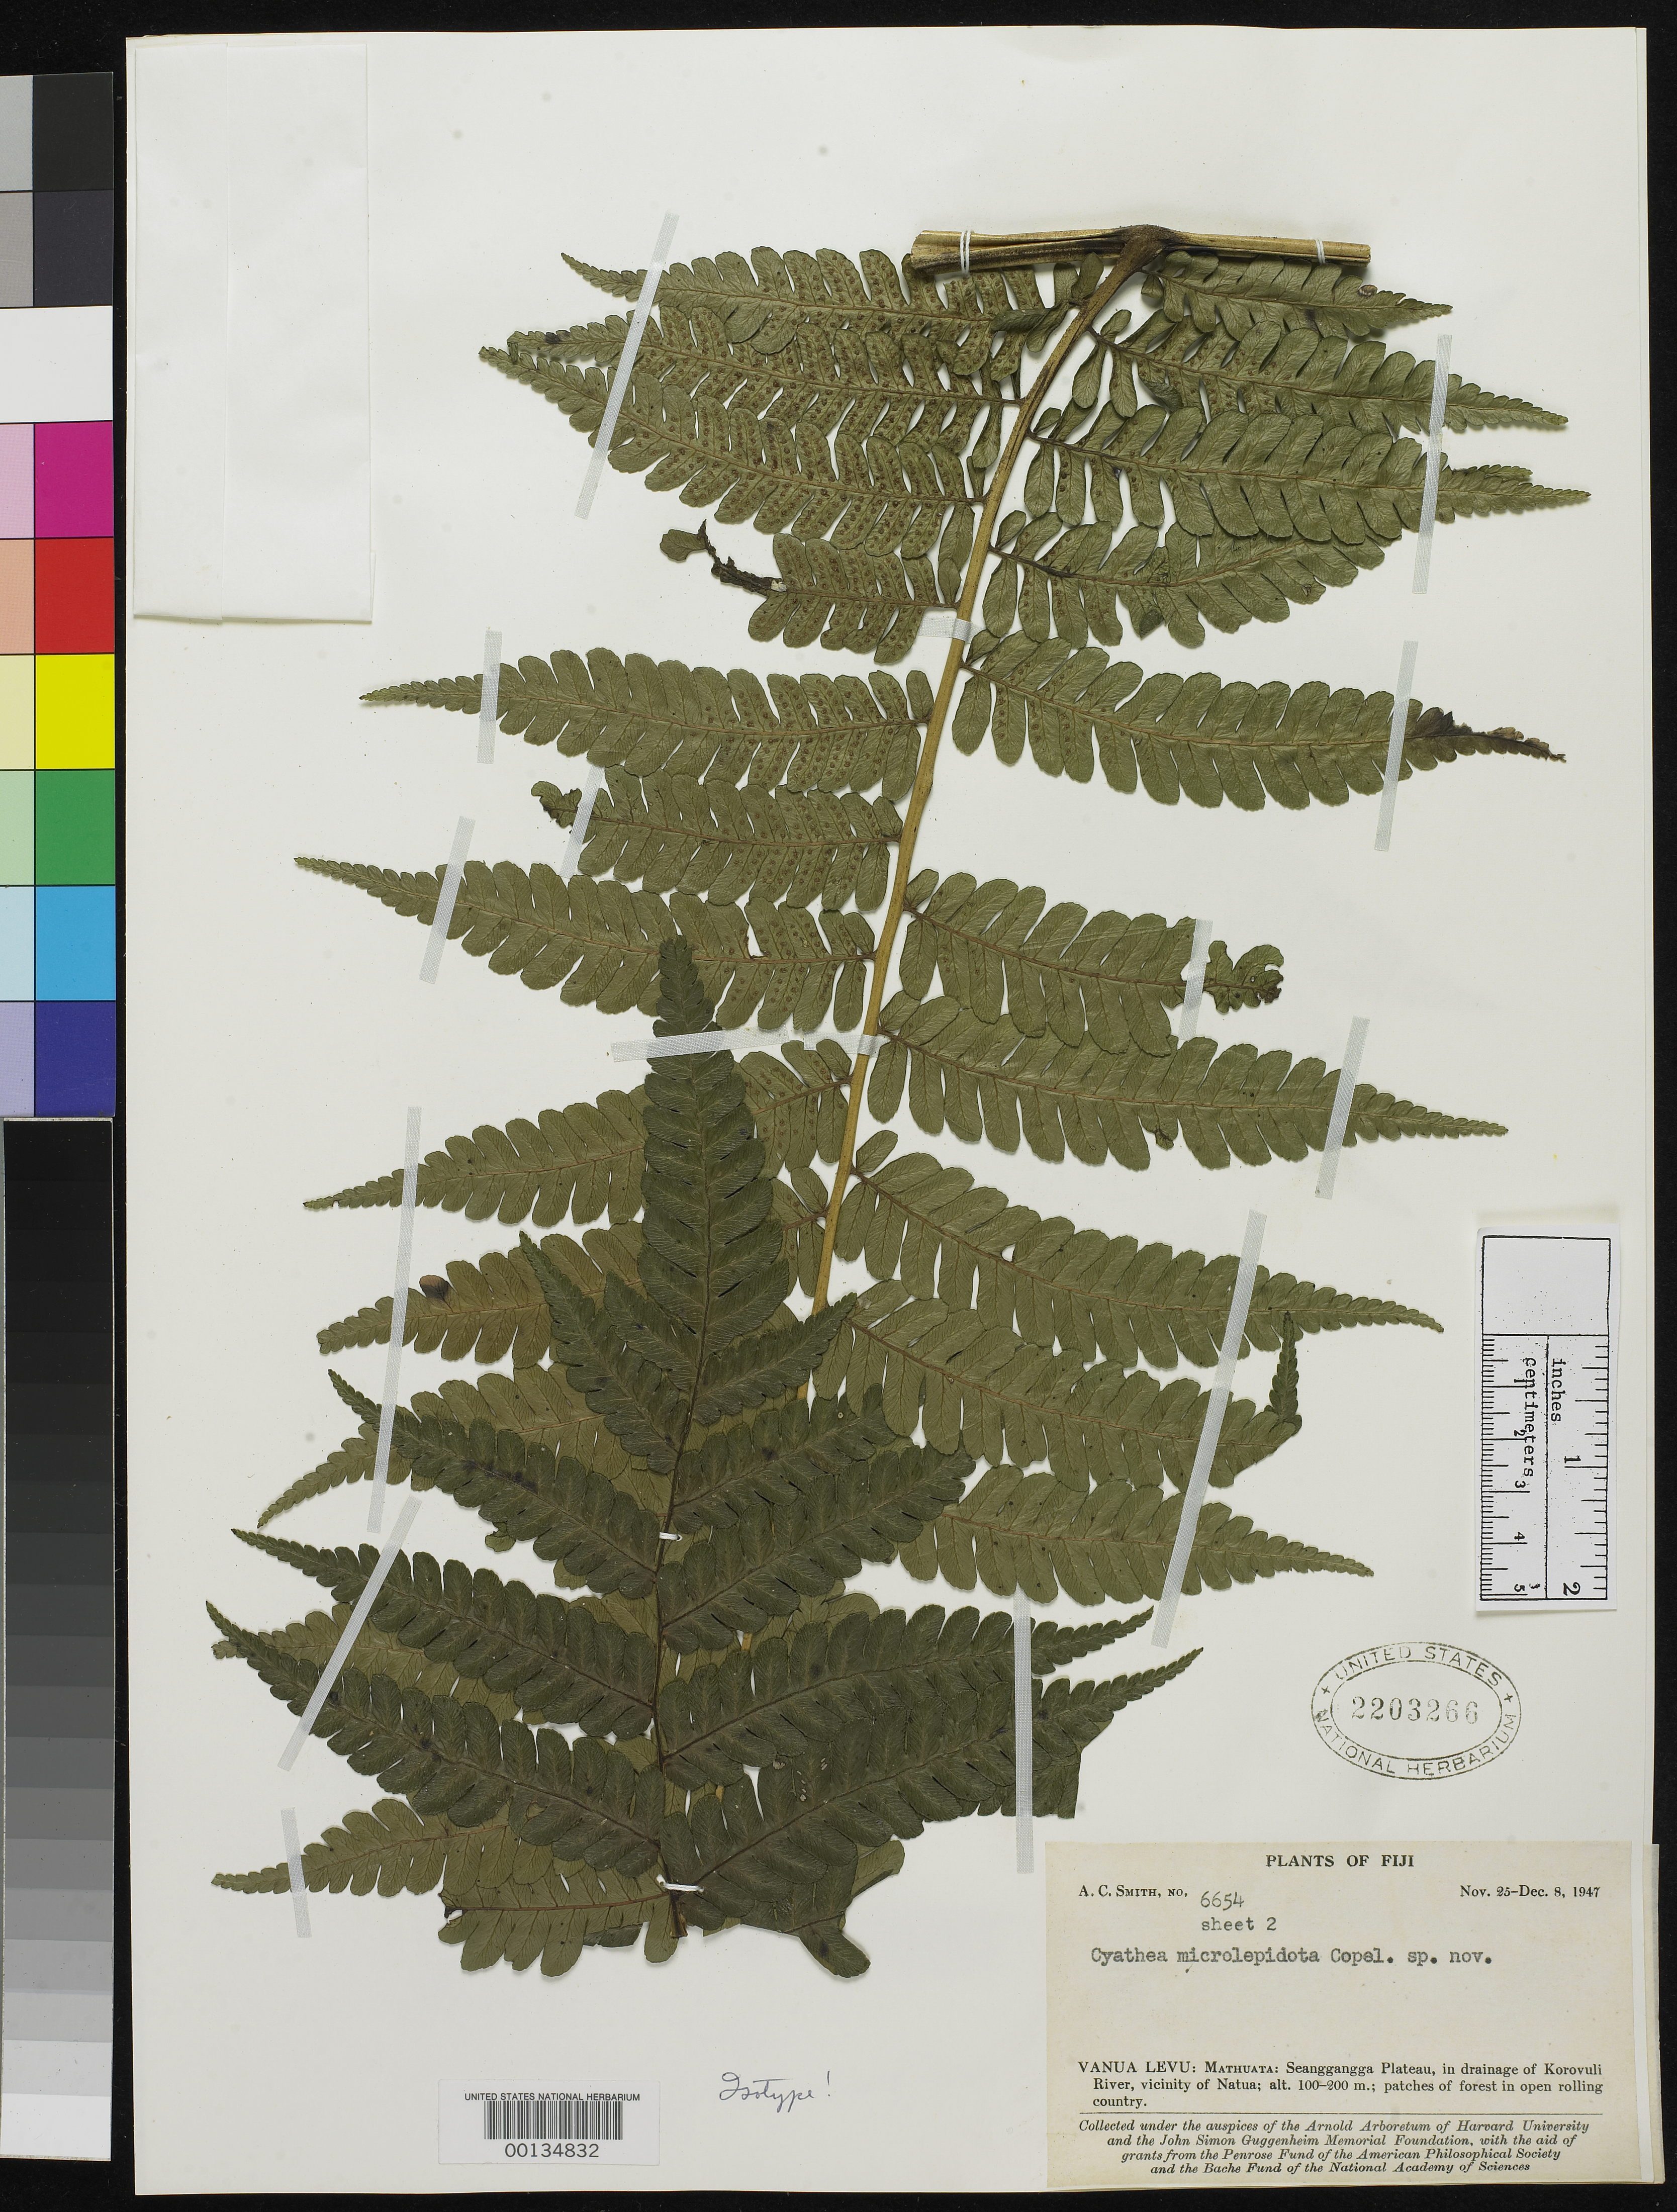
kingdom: Plantae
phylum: Tracheophyta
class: Polypodiopsida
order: Cyatheales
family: Cyatheaceae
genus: Cyathea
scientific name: Cyathea microlepidota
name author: Copel.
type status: Isotype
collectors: A. C. Smith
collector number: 6654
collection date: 1953-08-11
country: Fiji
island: Taveuni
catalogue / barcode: US 2203266